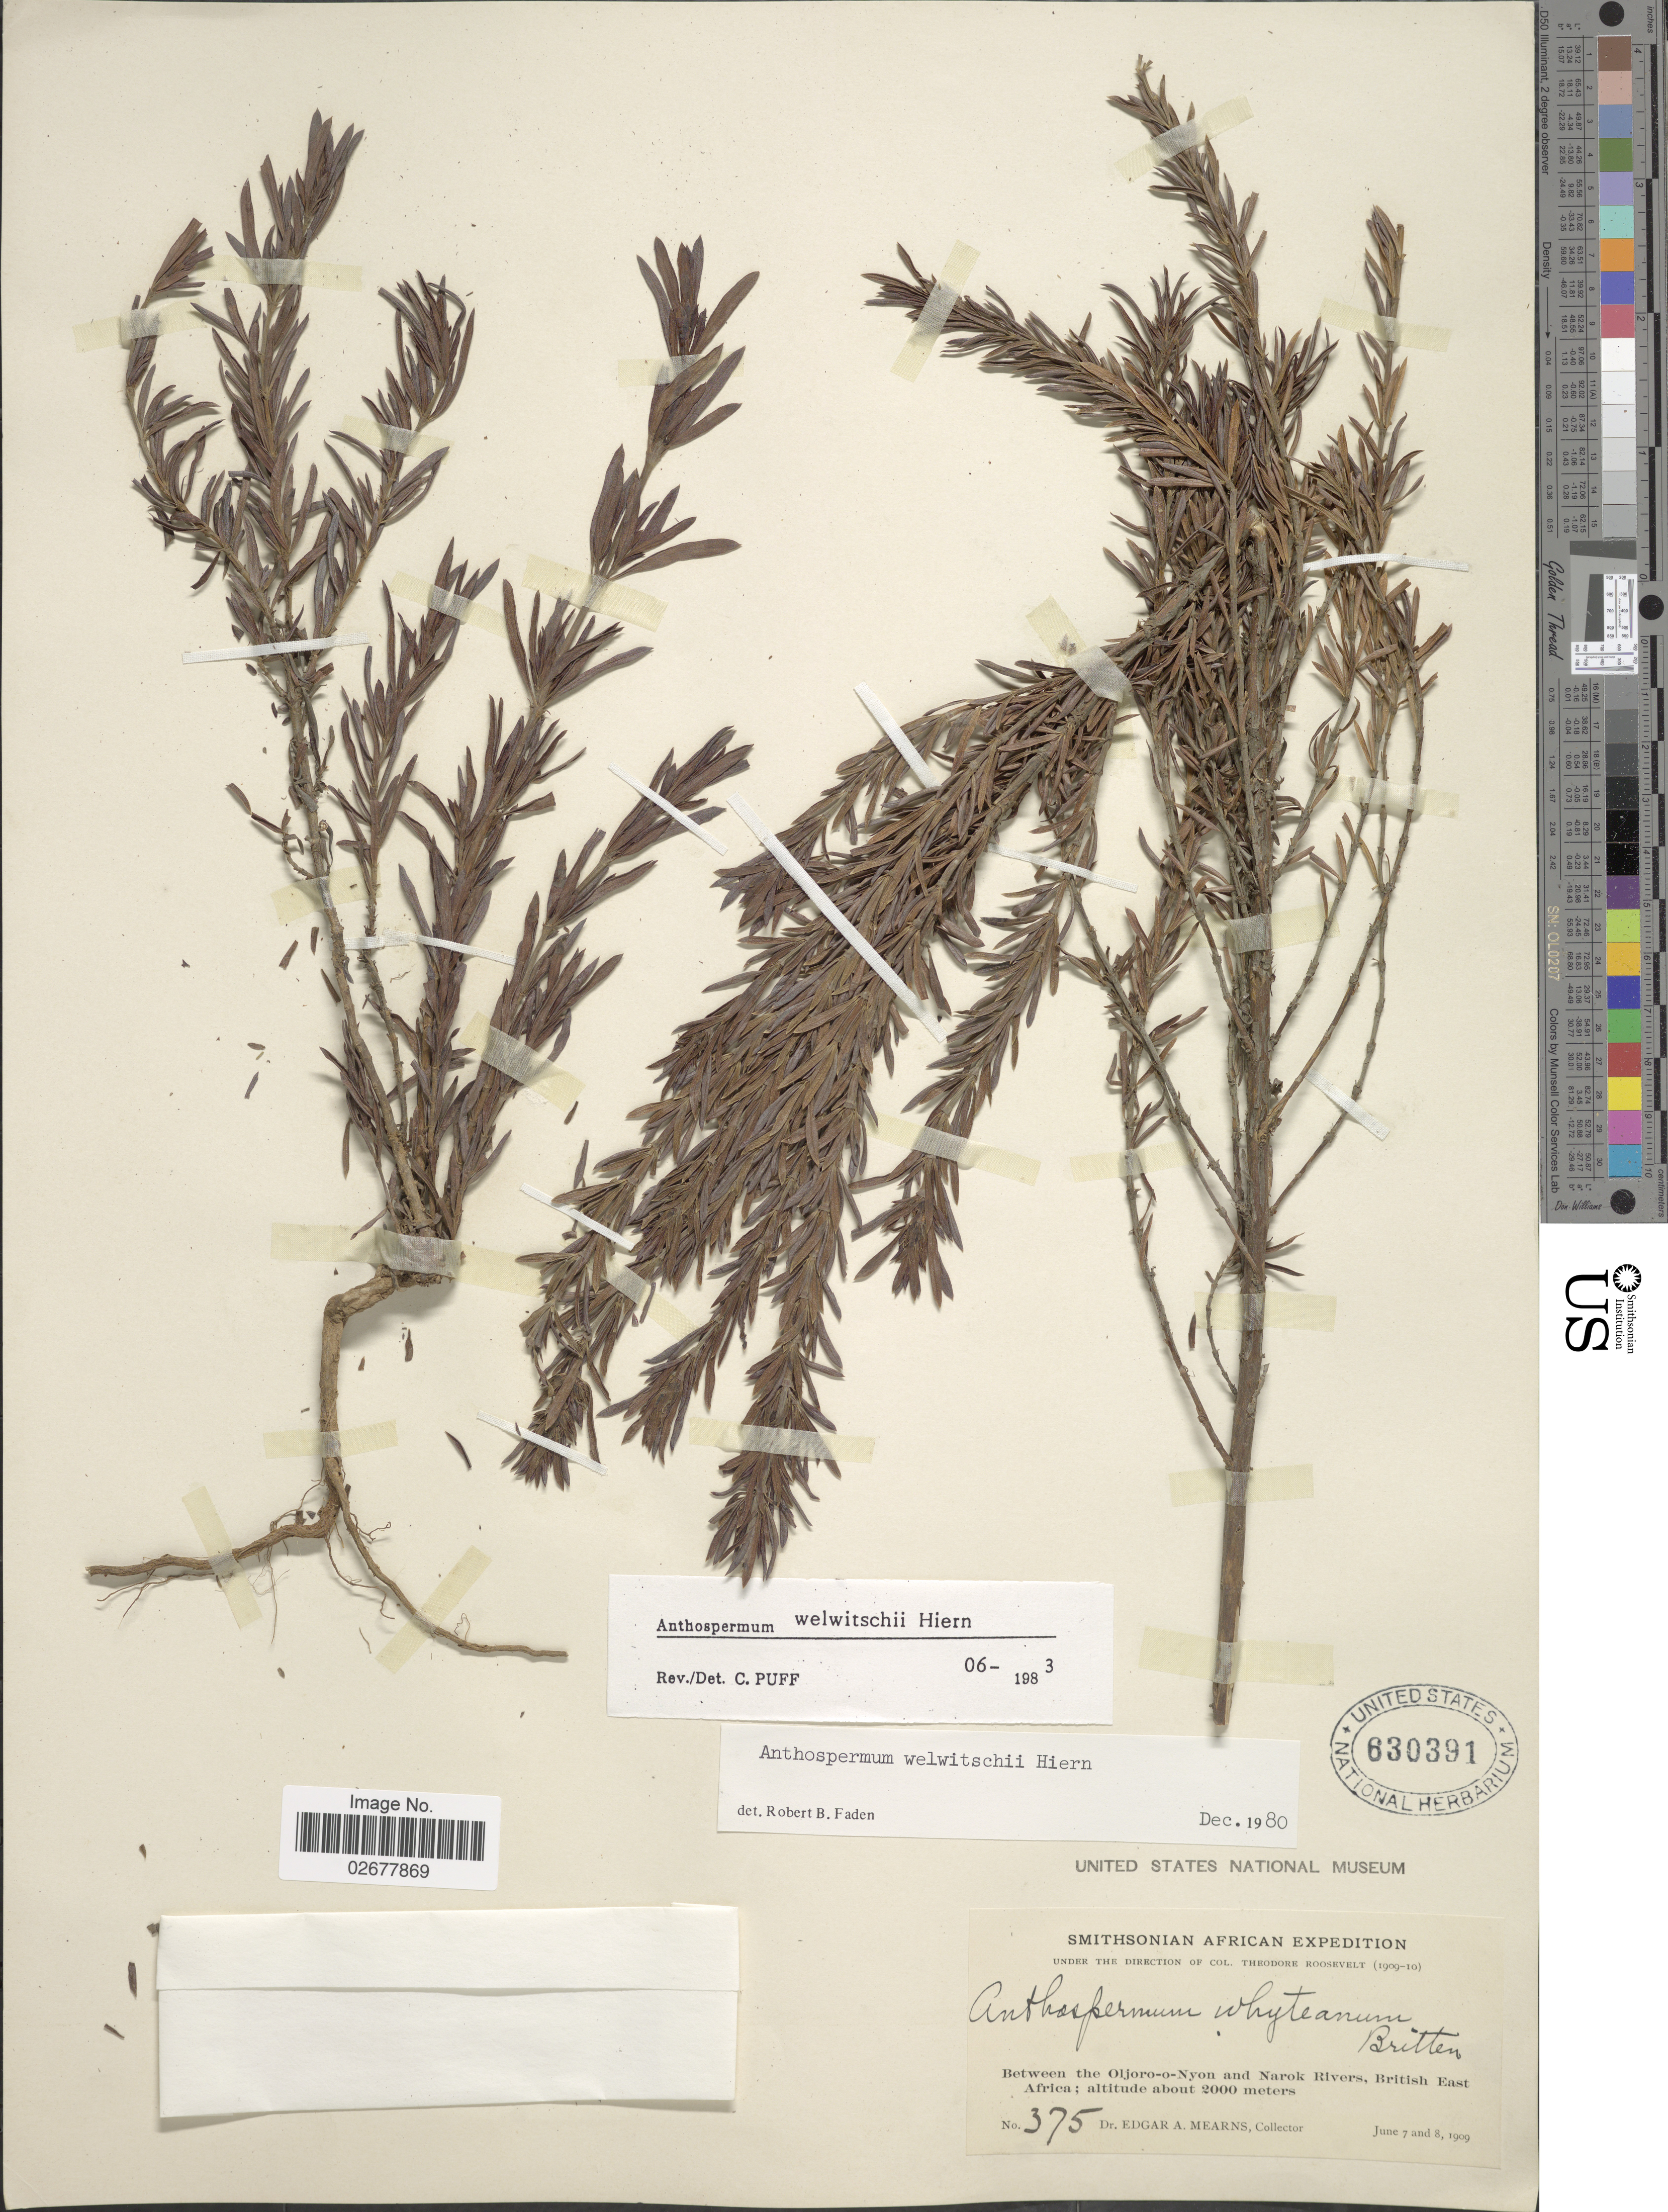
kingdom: Plantae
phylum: Tracheophyta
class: Magnoliopsida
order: Gentianales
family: Rubiaceae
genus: Anthospermum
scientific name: Anthospermum welwitschii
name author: Hiern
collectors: E. A. Mearns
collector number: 375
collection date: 1909-06-07/1909-06-08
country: Kenya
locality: Between the Oljoro-o-Nyon River and Narok Rivers, British East Africa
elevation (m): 2000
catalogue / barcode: US 630391